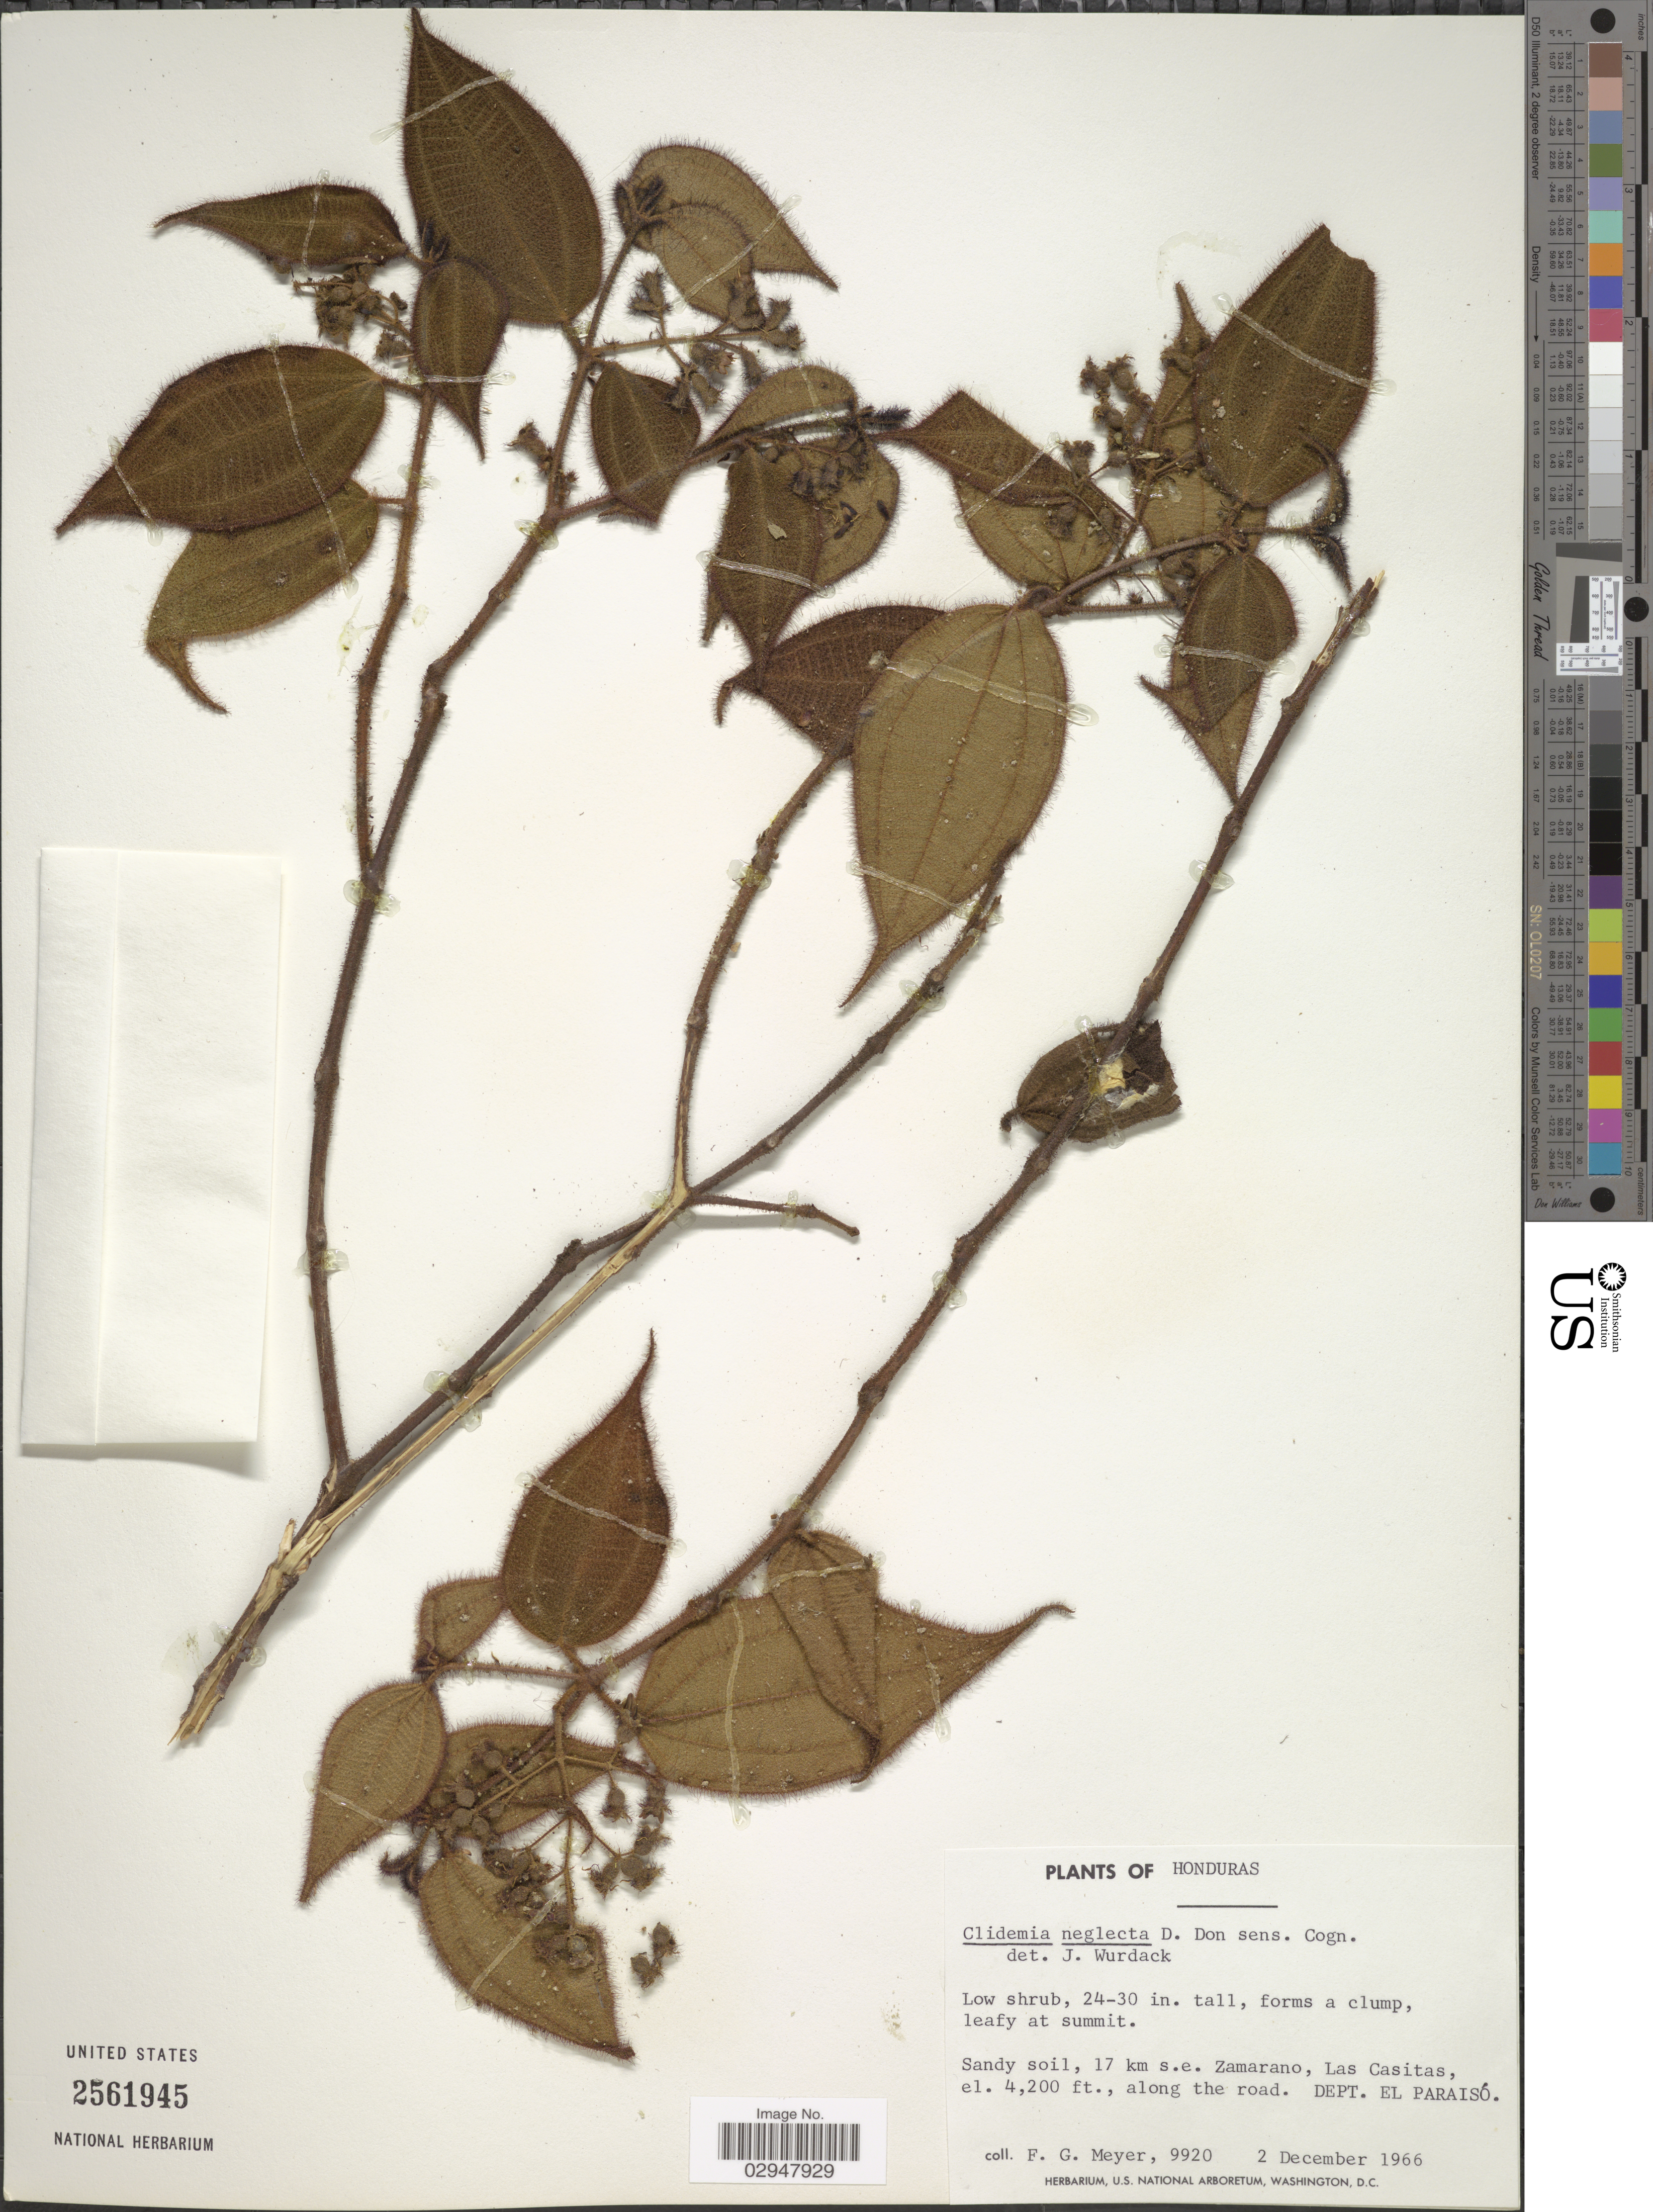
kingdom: Plantae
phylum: Tracheophyta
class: Magnoliopsida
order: Myrtales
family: Melastomataceae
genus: Clidemia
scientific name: Clidemia neglecta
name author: D. Don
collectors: F. G. Meyer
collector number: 9920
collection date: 1966-12-02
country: Honduras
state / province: El Paraíso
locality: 17 km. s.e. Zamarano, Las Casitas, along road, Dept. El Paraisó.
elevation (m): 1280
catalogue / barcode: US 256194